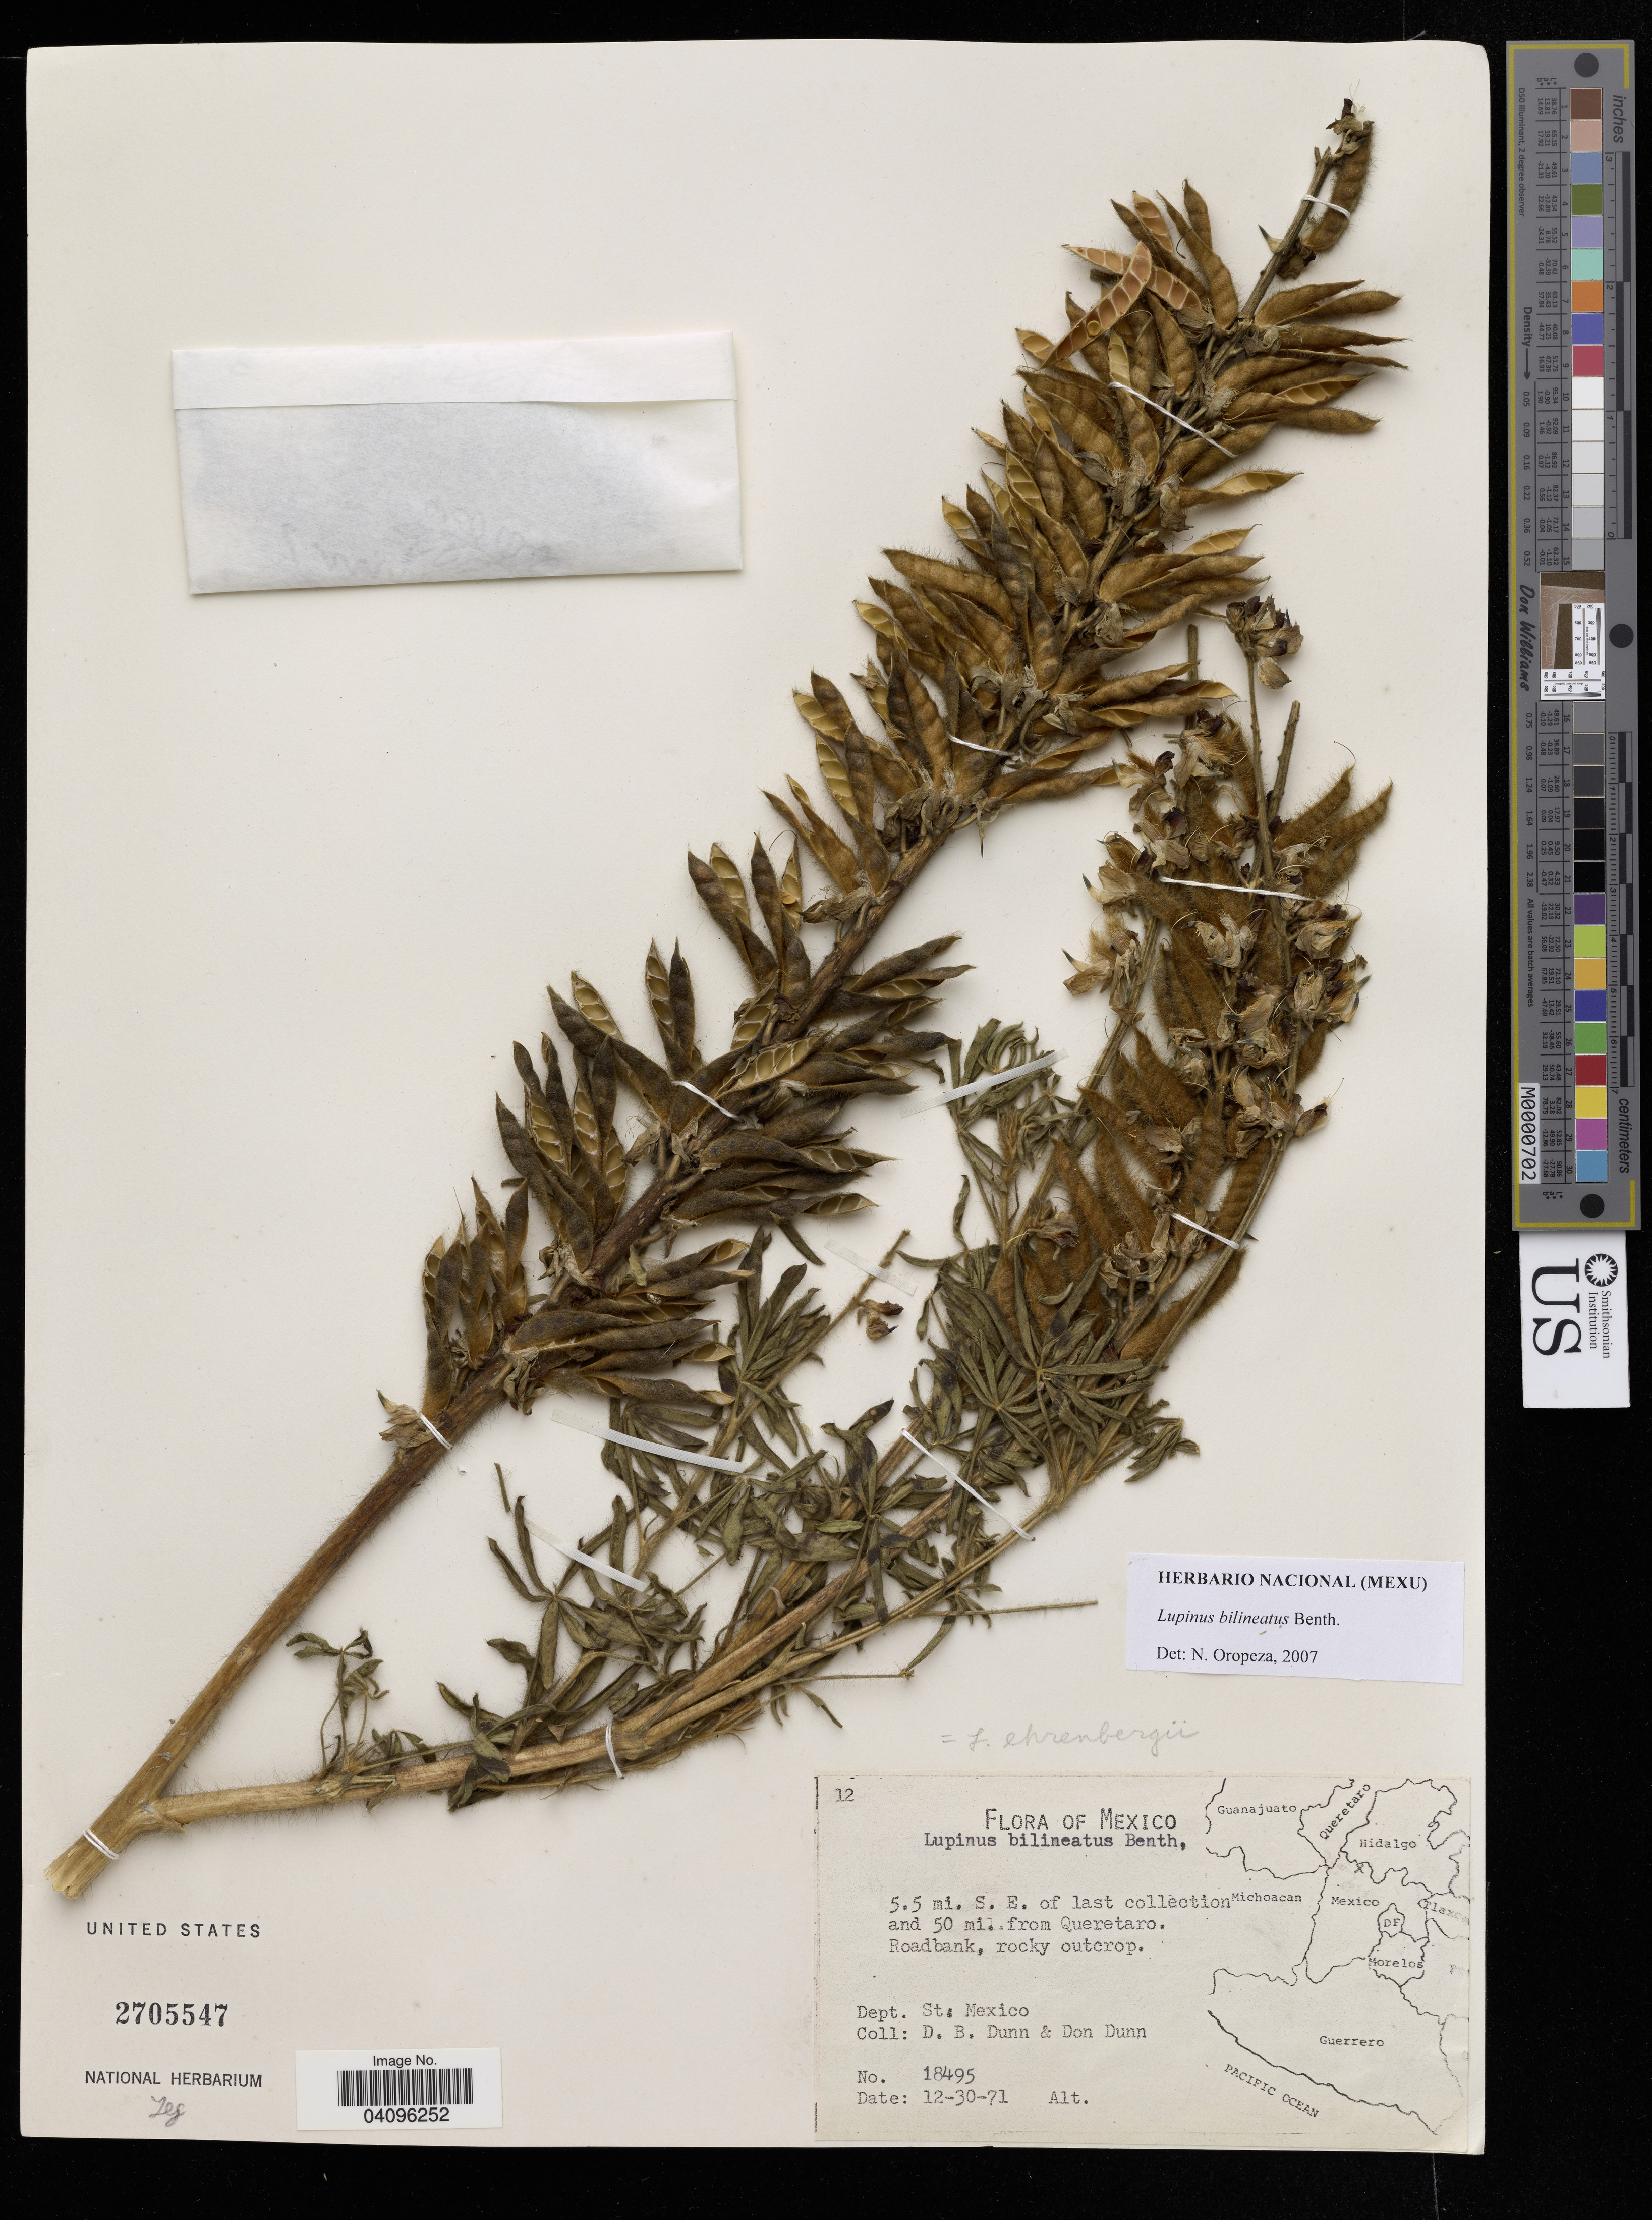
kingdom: Plantae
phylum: Tracheophyta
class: Magnoliopsida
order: Fabales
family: Fabaceae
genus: Lupinus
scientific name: Lupinus bilineatus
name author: Benth.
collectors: D. B. Dunn & D. Dunn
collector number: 18495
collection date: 1971-12-30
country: Mexico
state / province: México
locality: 5.5 mi S.E. of last collection and 50 mil.from Queretaro, Roadbank, rocky outcrop.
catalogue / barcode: US 2705547